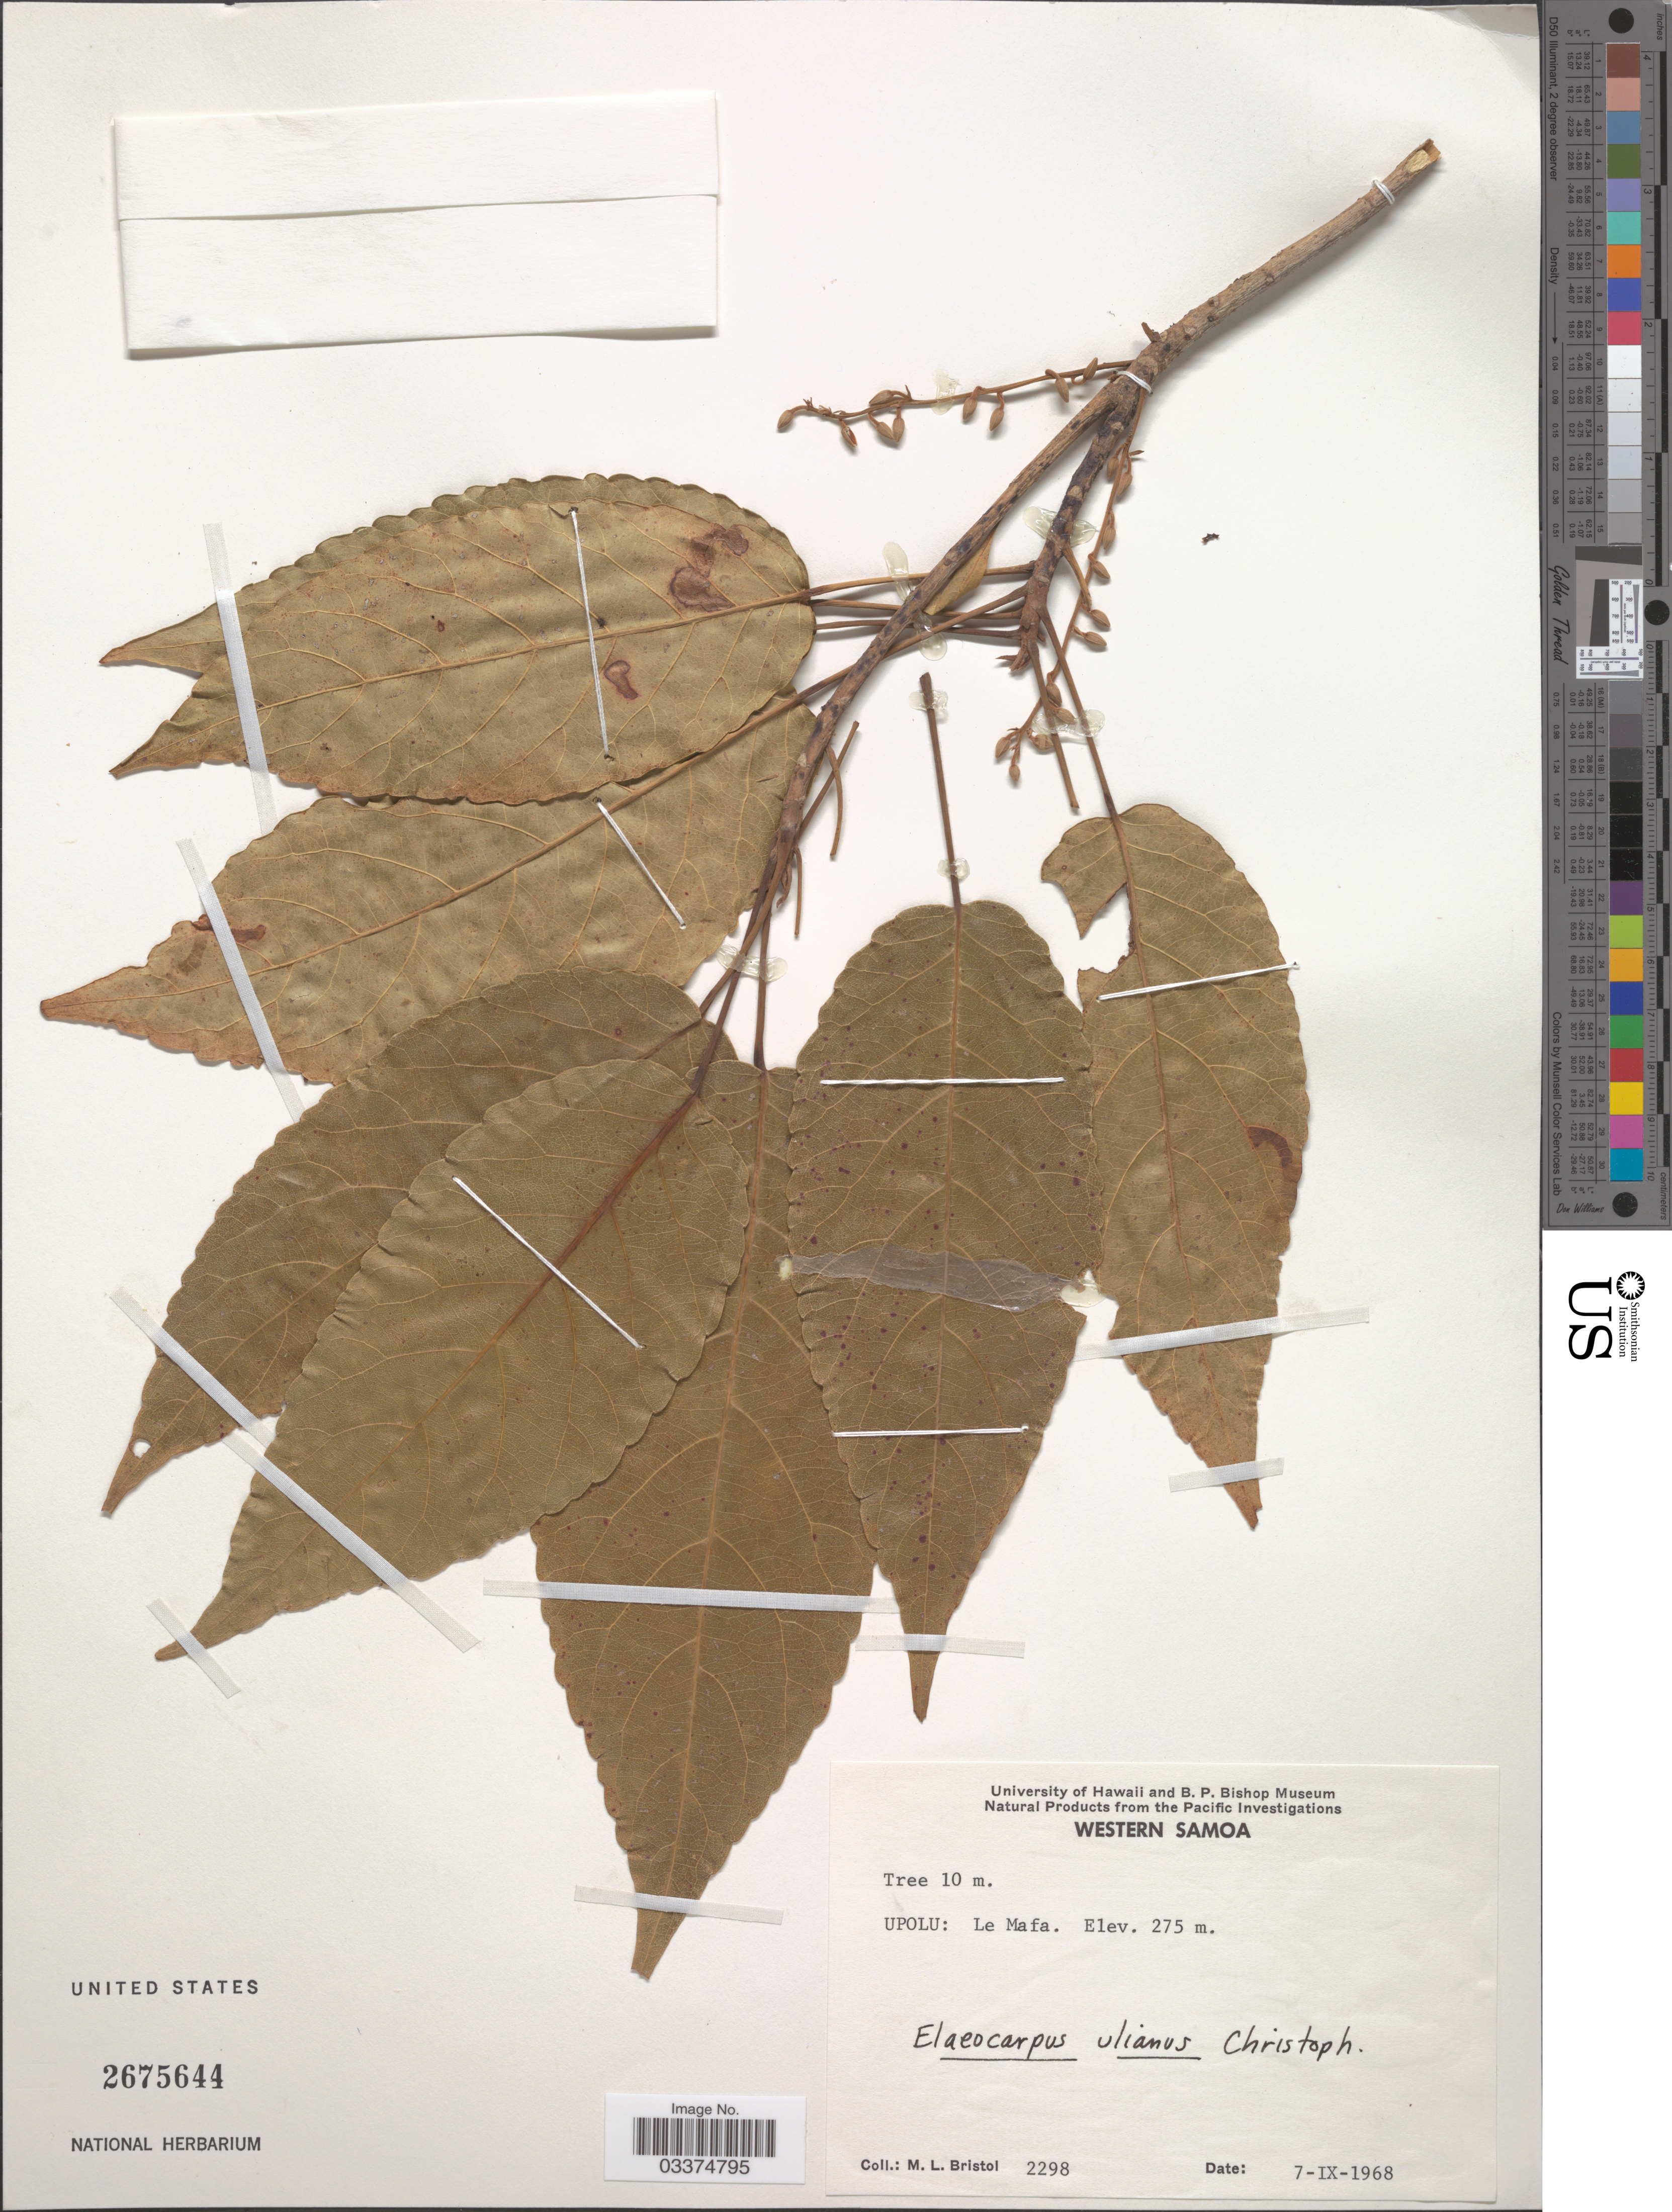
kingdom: Plantae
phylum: Tracheophyta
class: Magnoliopsida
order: Oxalidales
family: Elaeocarpaceae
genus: Elaeocarpus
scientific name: Elaeocarpus ulianus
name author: Christoph.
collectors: M. L. Bristol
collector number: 2298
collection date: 1968-09-07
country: Samoa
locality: Upolu: Le Mafa.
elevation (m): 275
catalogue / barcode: US 2675644